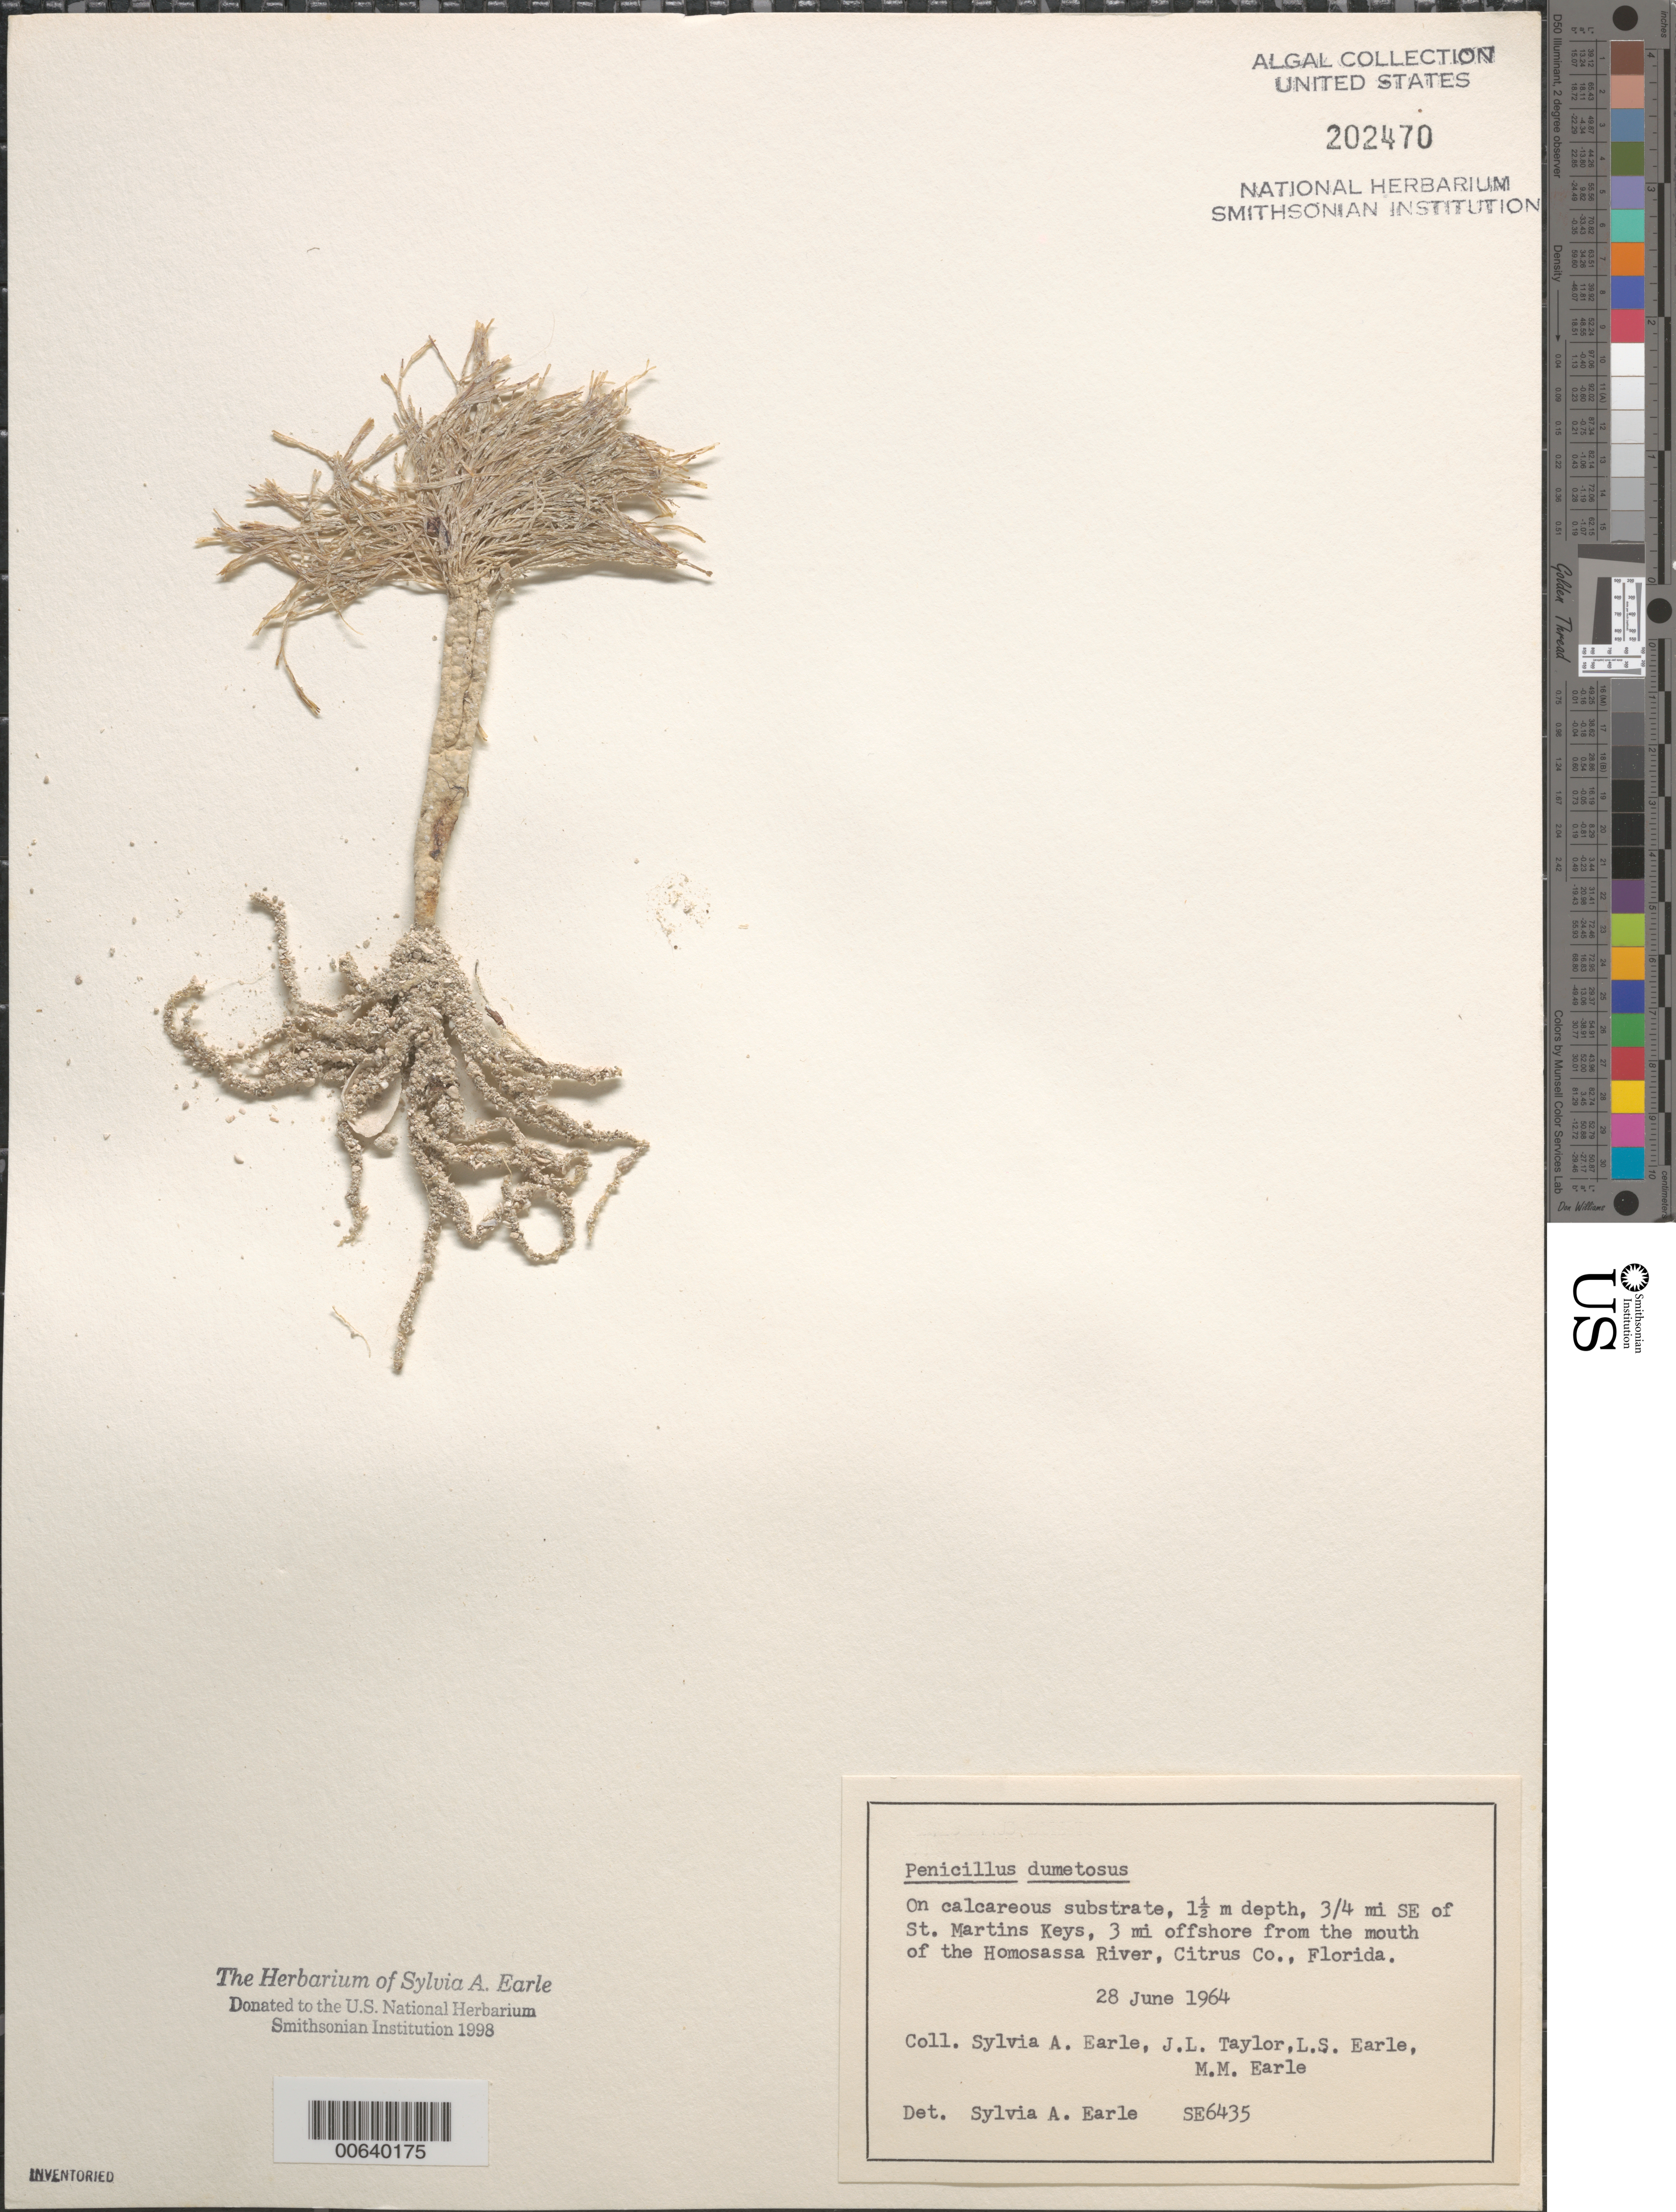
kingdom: Plantae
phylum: Chlorophyta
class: Ulvophyceae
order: Bryopsidales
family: Udoteaceae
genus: Penicillus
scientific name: Penicillus dumetosus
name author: (J.V.Lamouroux) Blainville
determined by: Earle, S. A.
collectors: S. A. Earle, J. L. Taylor, L. Earle & M. Earle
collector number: SE 6435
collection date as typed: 28 Jun 1964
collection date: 1964-06-28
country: United States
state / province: Florida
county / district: Citrus County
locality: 3 miles off Homosassa River mouth, 0,75 mile southeast of St. Martins Keys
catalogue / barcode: US 202470